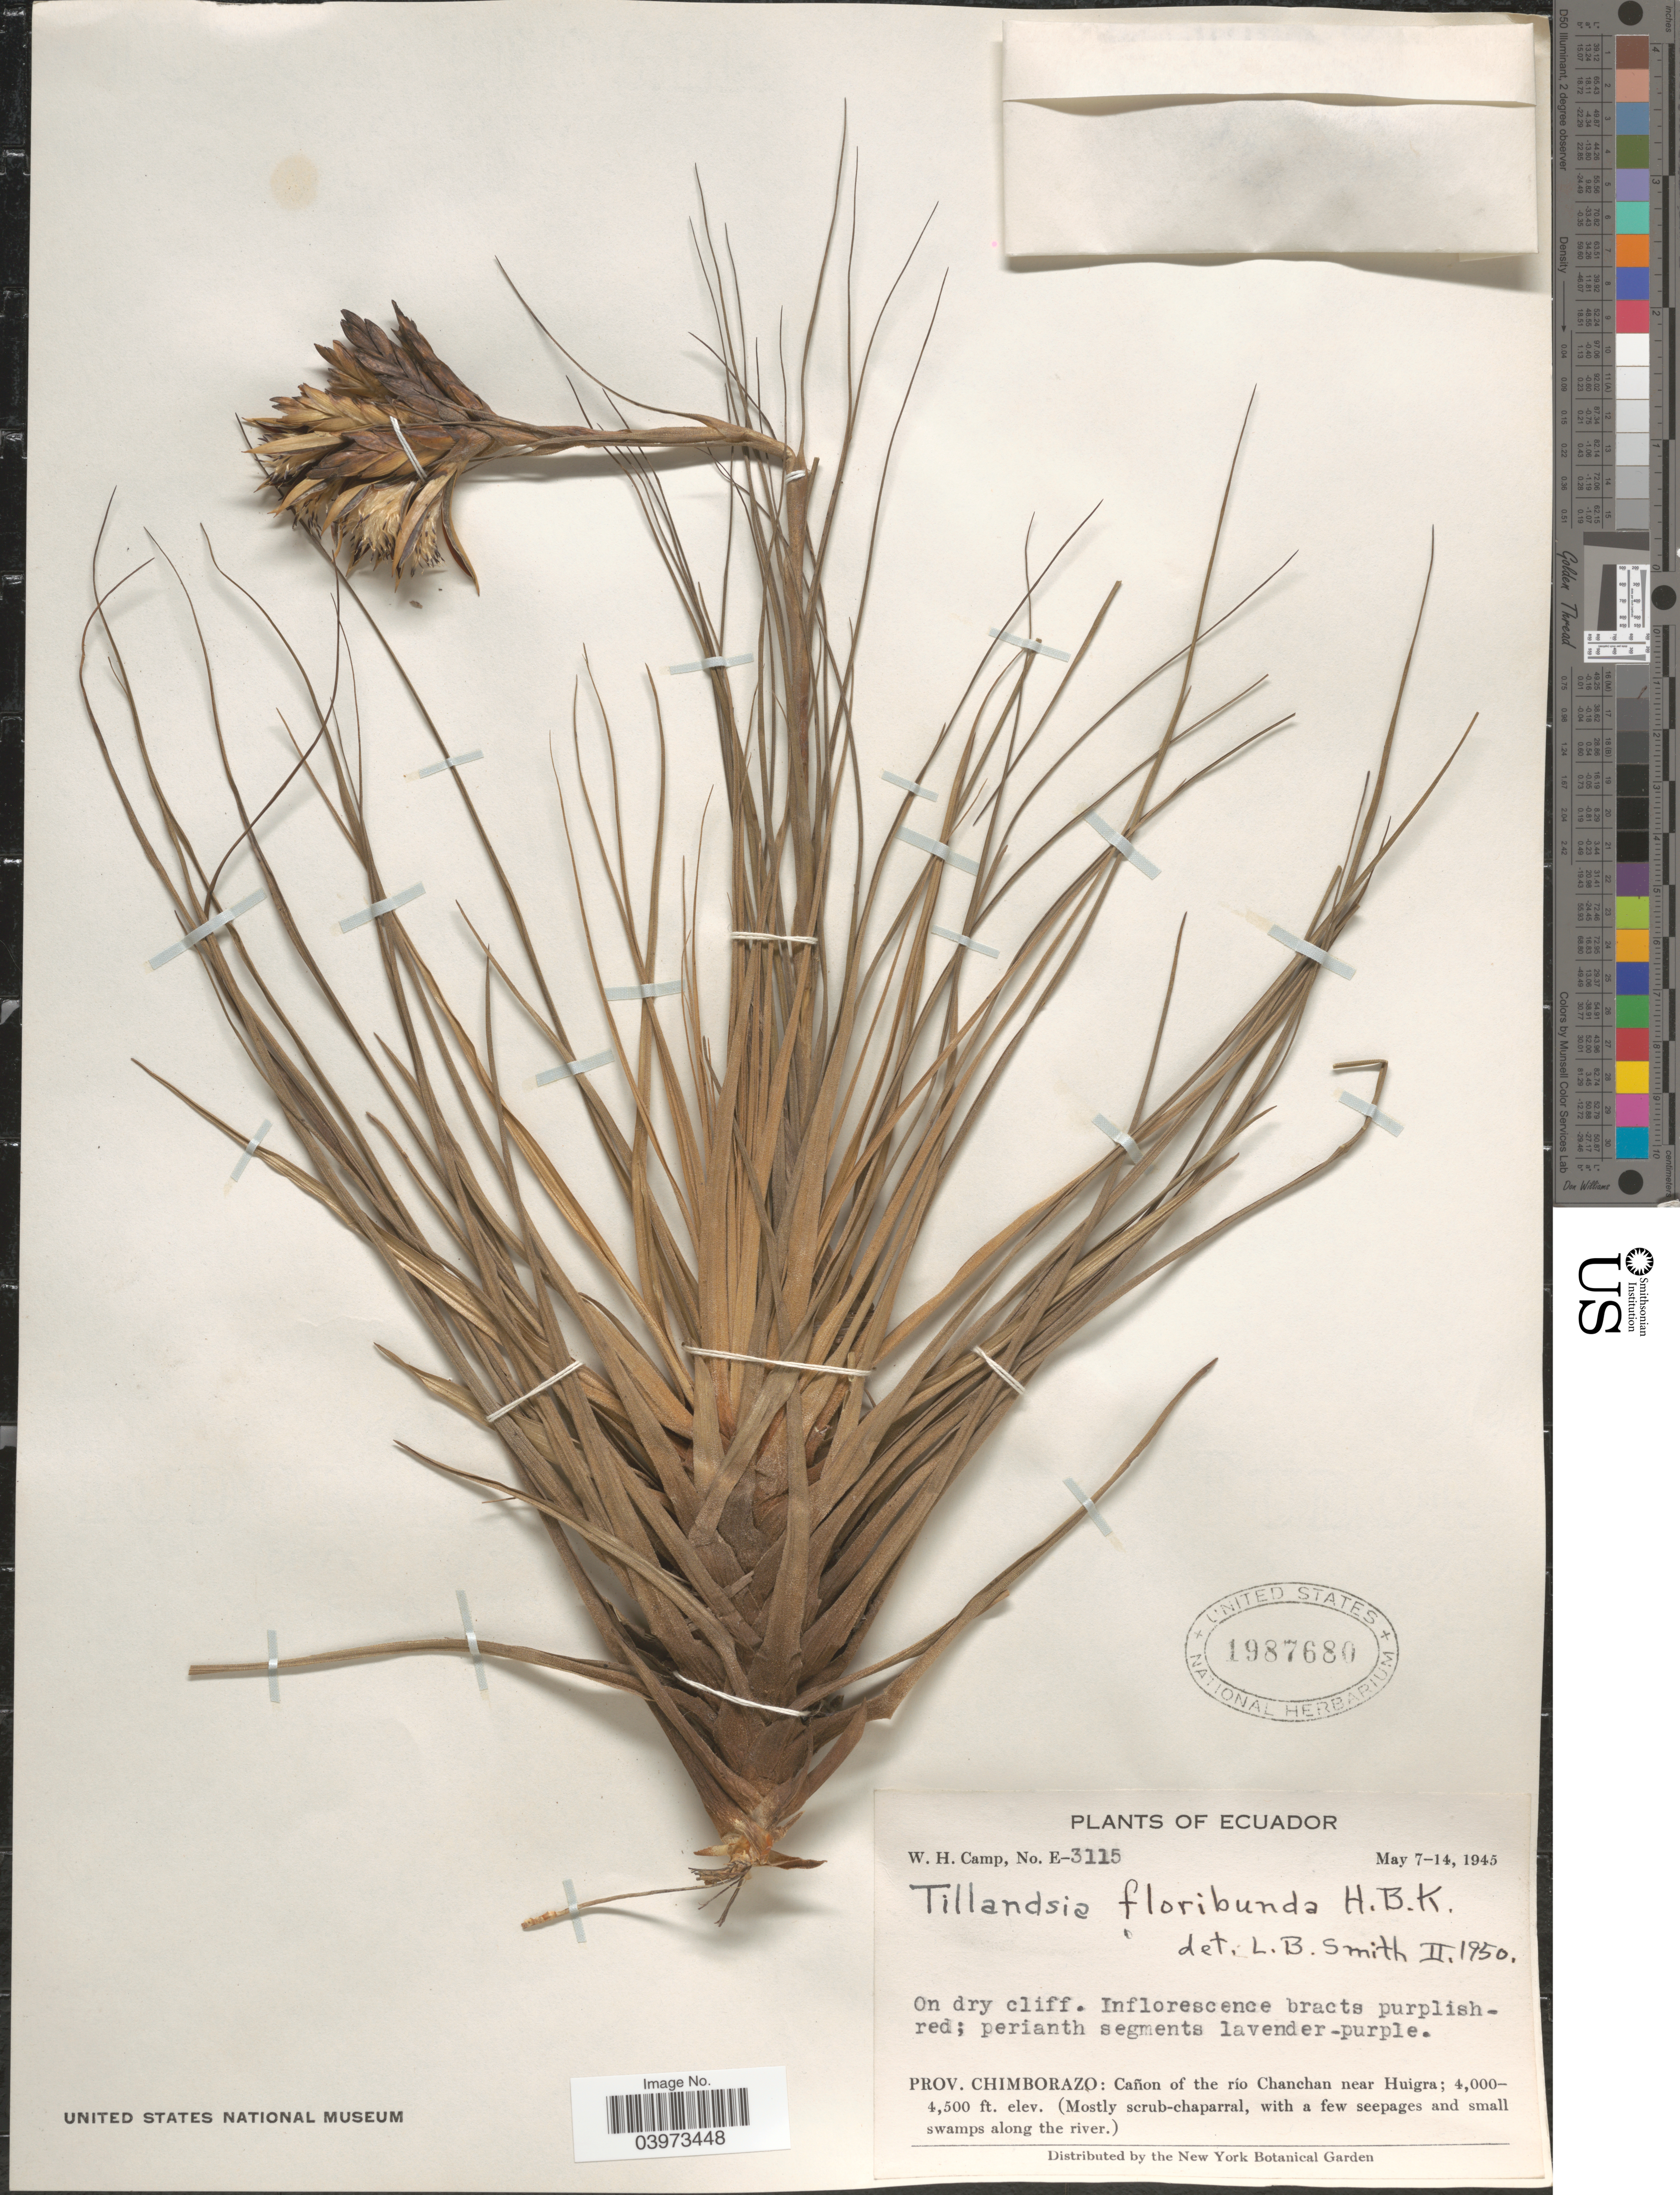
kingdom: Plantae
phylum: Tracheophyta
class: Liliopsida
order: Poales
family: Bromeliaceae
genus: Tillandsia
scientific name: Tillandsia floribunda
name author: Kunth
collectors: W. H. Camp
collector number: E-3115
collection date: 1945-05-07/1945-05-14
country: Ecuador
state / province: Chimborazo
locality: On dry cliff. Cañon of the río Chanchan near Huigra.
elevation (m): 1219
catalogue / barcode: US 1987680